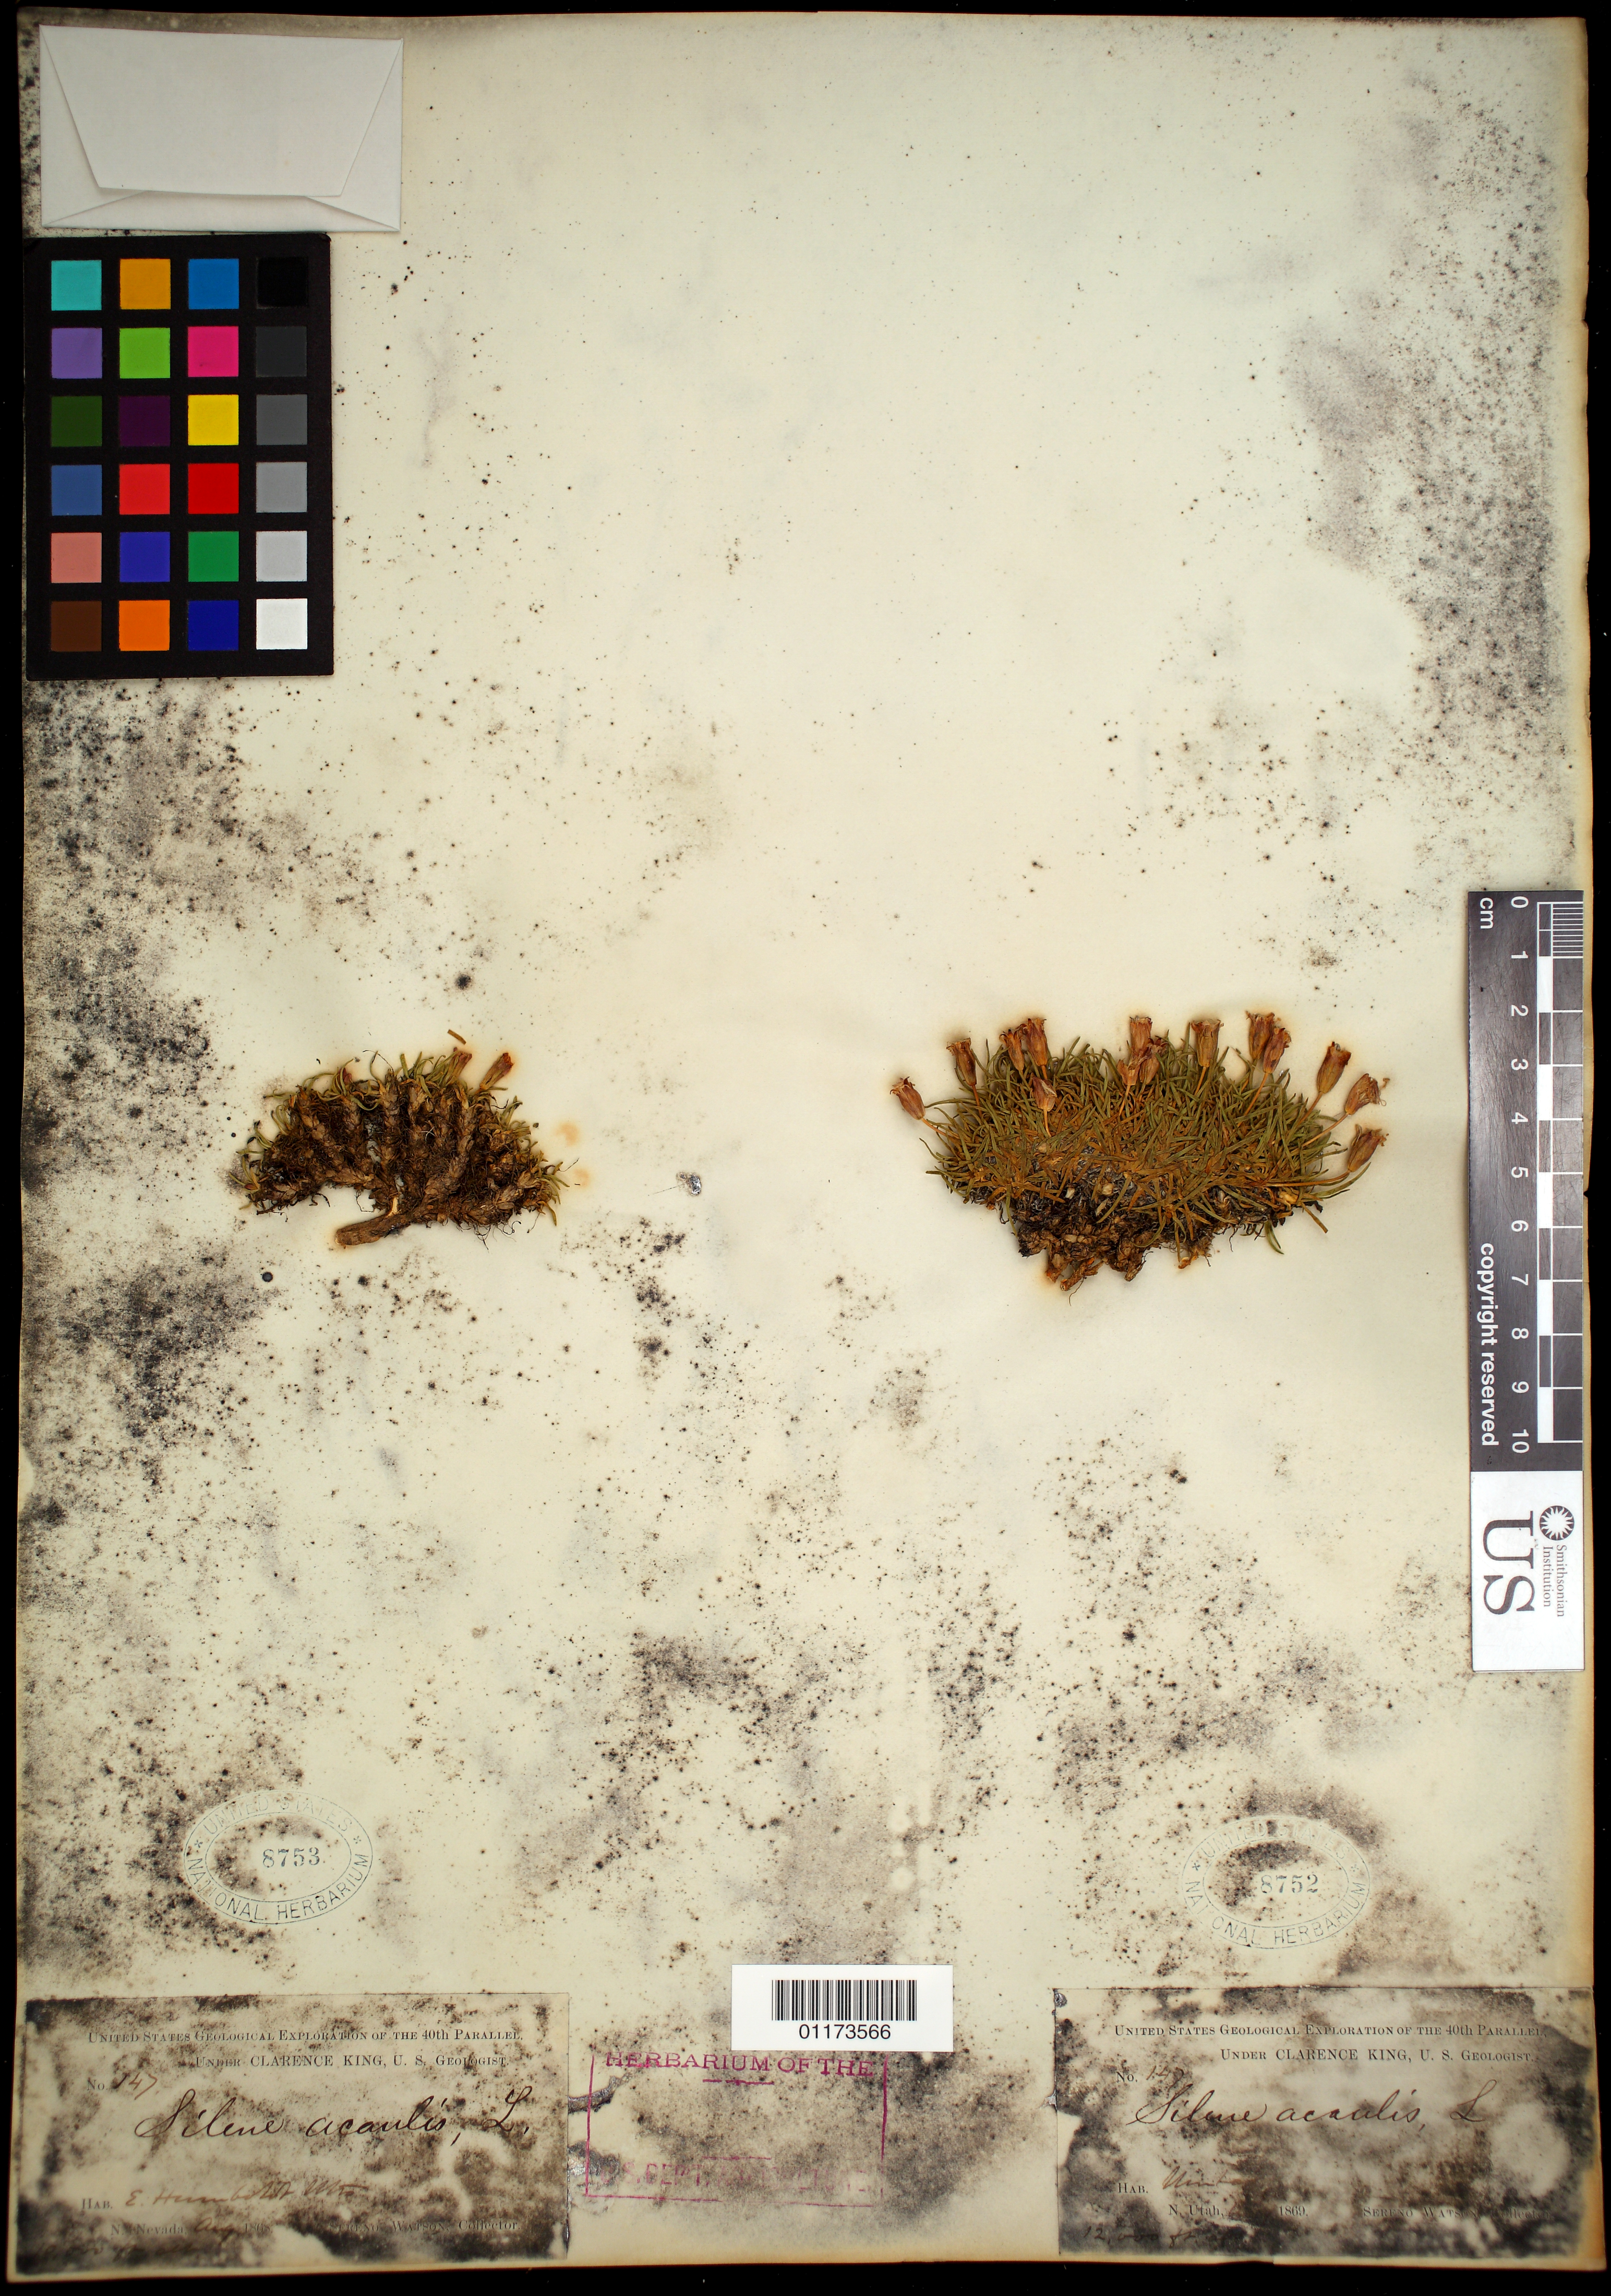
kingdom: Plantae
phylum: Tracheophyta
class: Magnoliopsida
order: Caryophyllales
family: Caryophyllaceae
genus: Silene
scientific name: Silene acaulis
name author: (L.) Jacq.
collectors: S. Watson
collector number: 147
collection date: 1869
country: United States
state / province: Utah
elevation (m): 3658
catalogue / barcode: US 8752